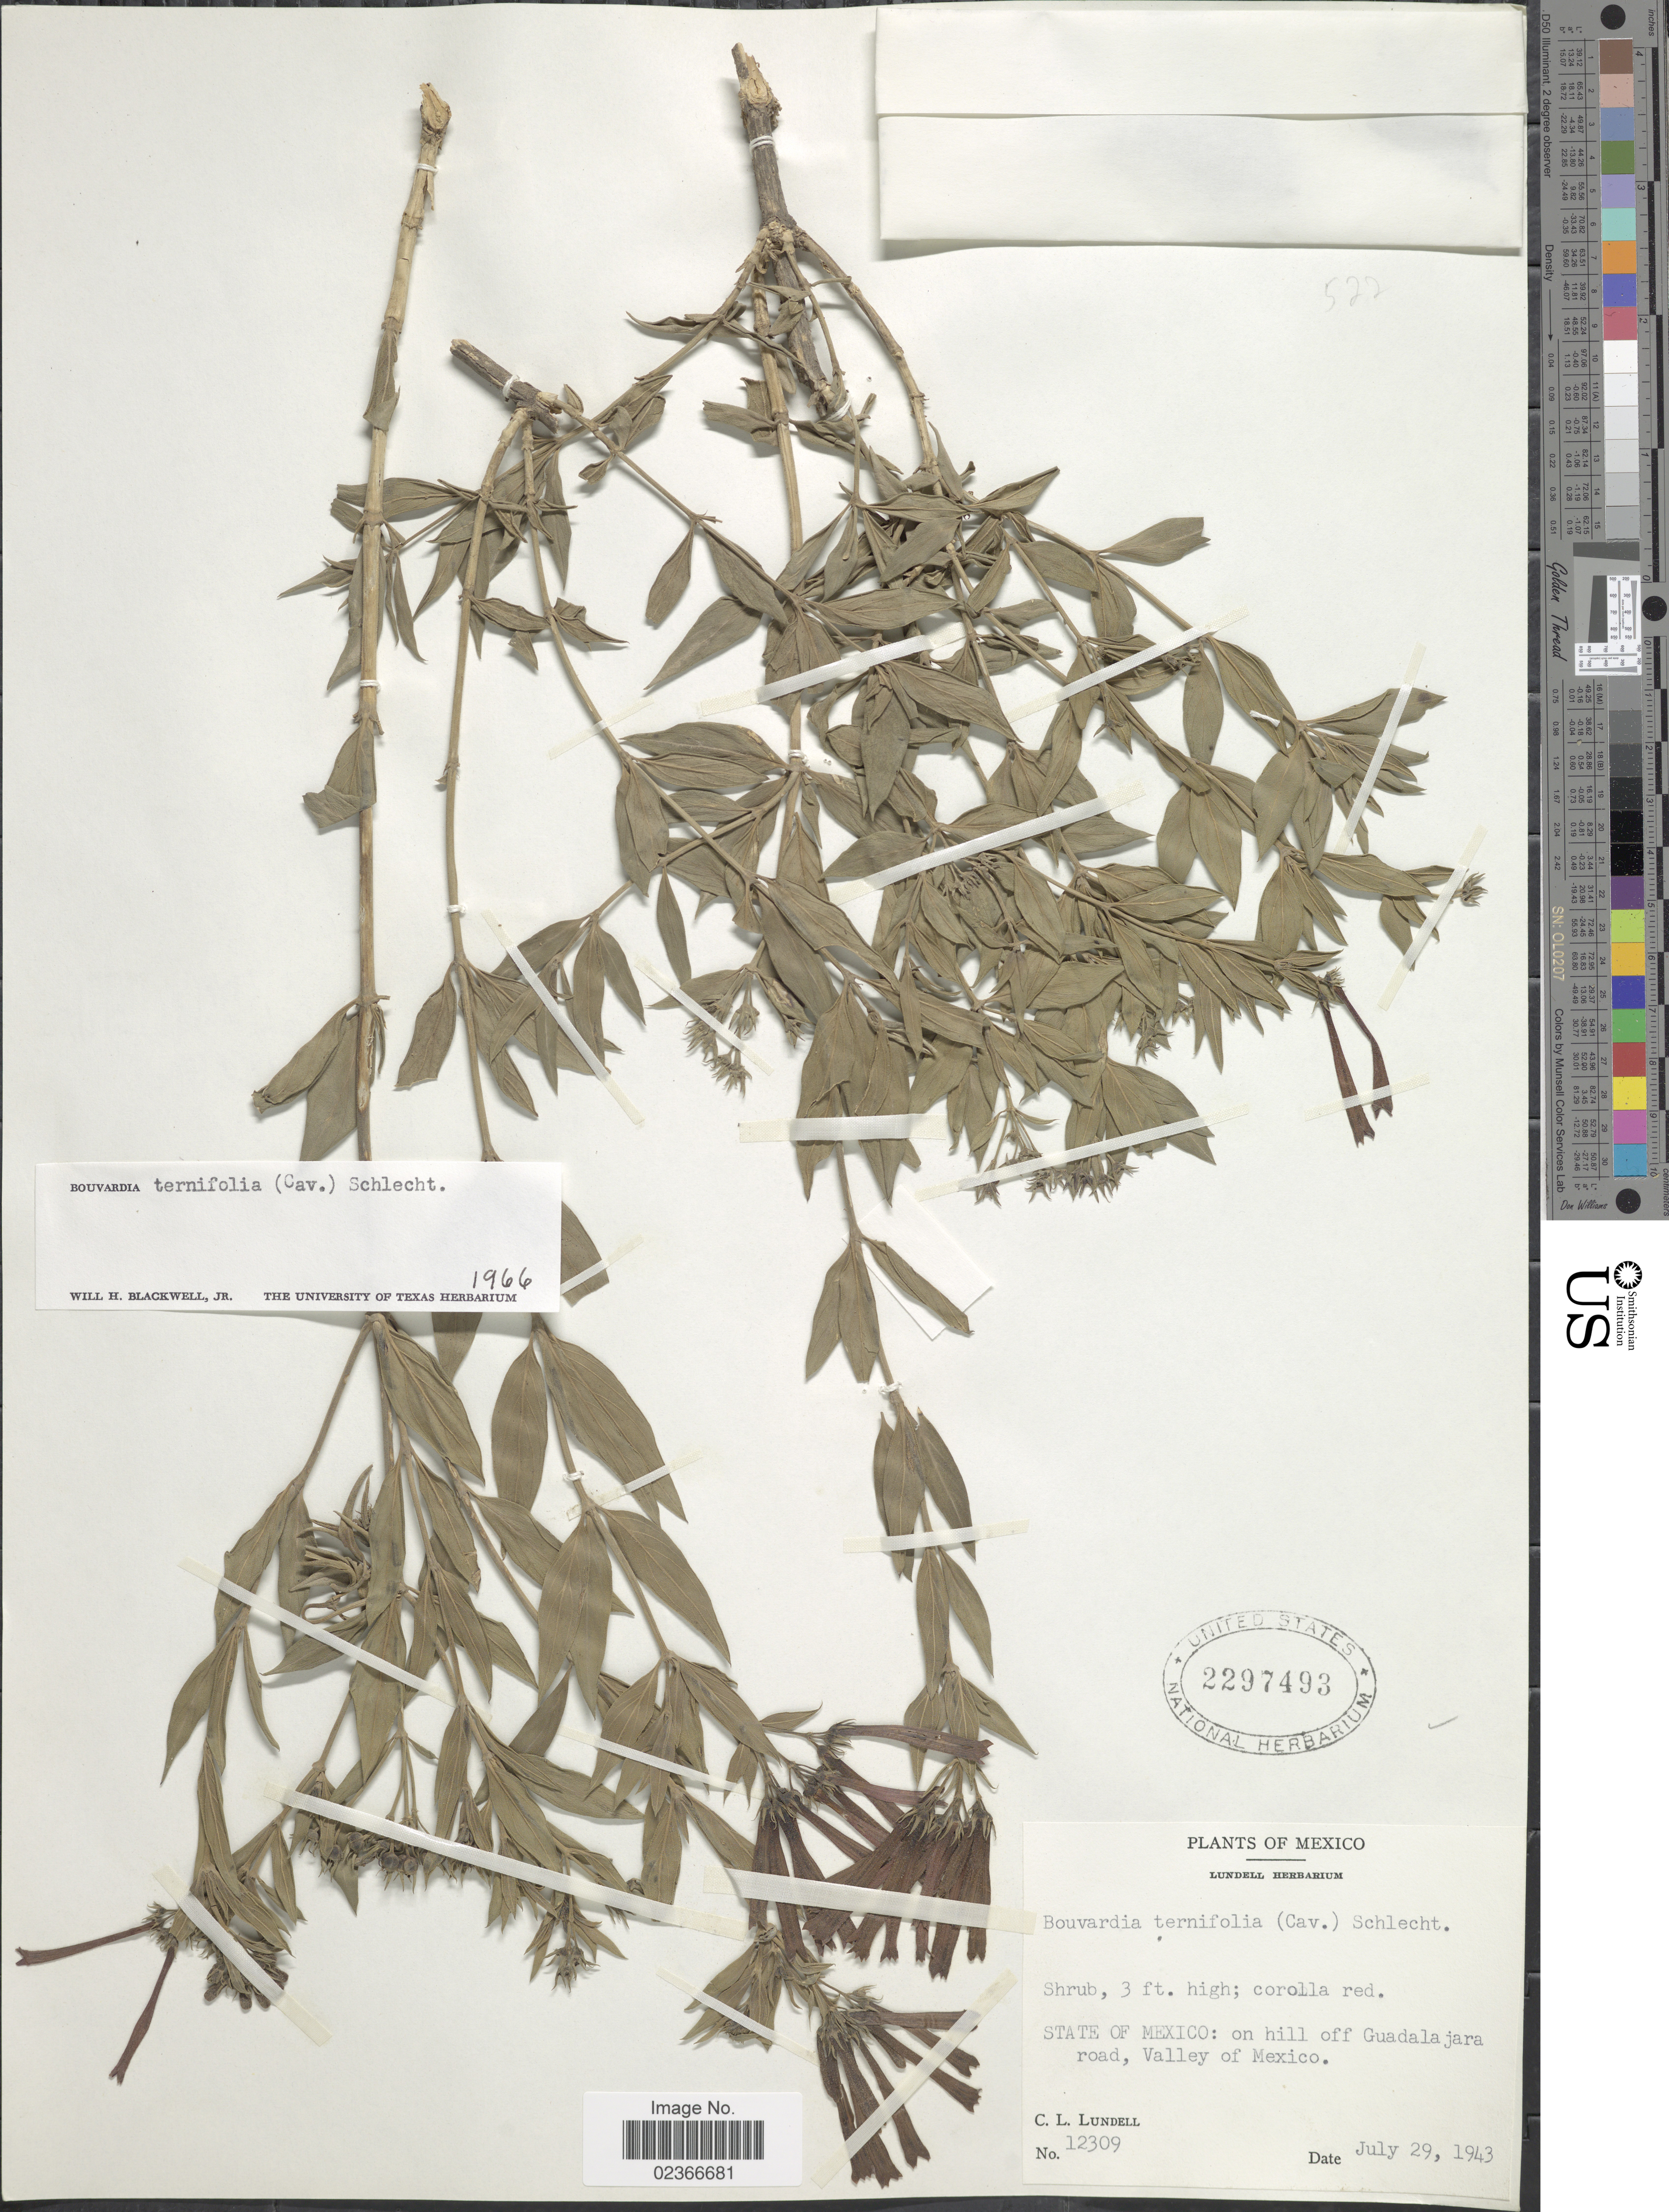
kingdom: Plantae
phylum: Tracheophyta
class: Magnoliopsida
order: Gentianales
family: Rubiaceae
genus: Bouvardia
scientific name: Bouvardia ternifolia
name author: (Cav.) Schltdl.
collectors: C. L. Lundell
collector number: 12309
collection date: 1943-07-29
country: Mexico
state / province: México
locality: On hill off Guadalajara road, Valley of Mexico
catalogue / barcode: US 2297493